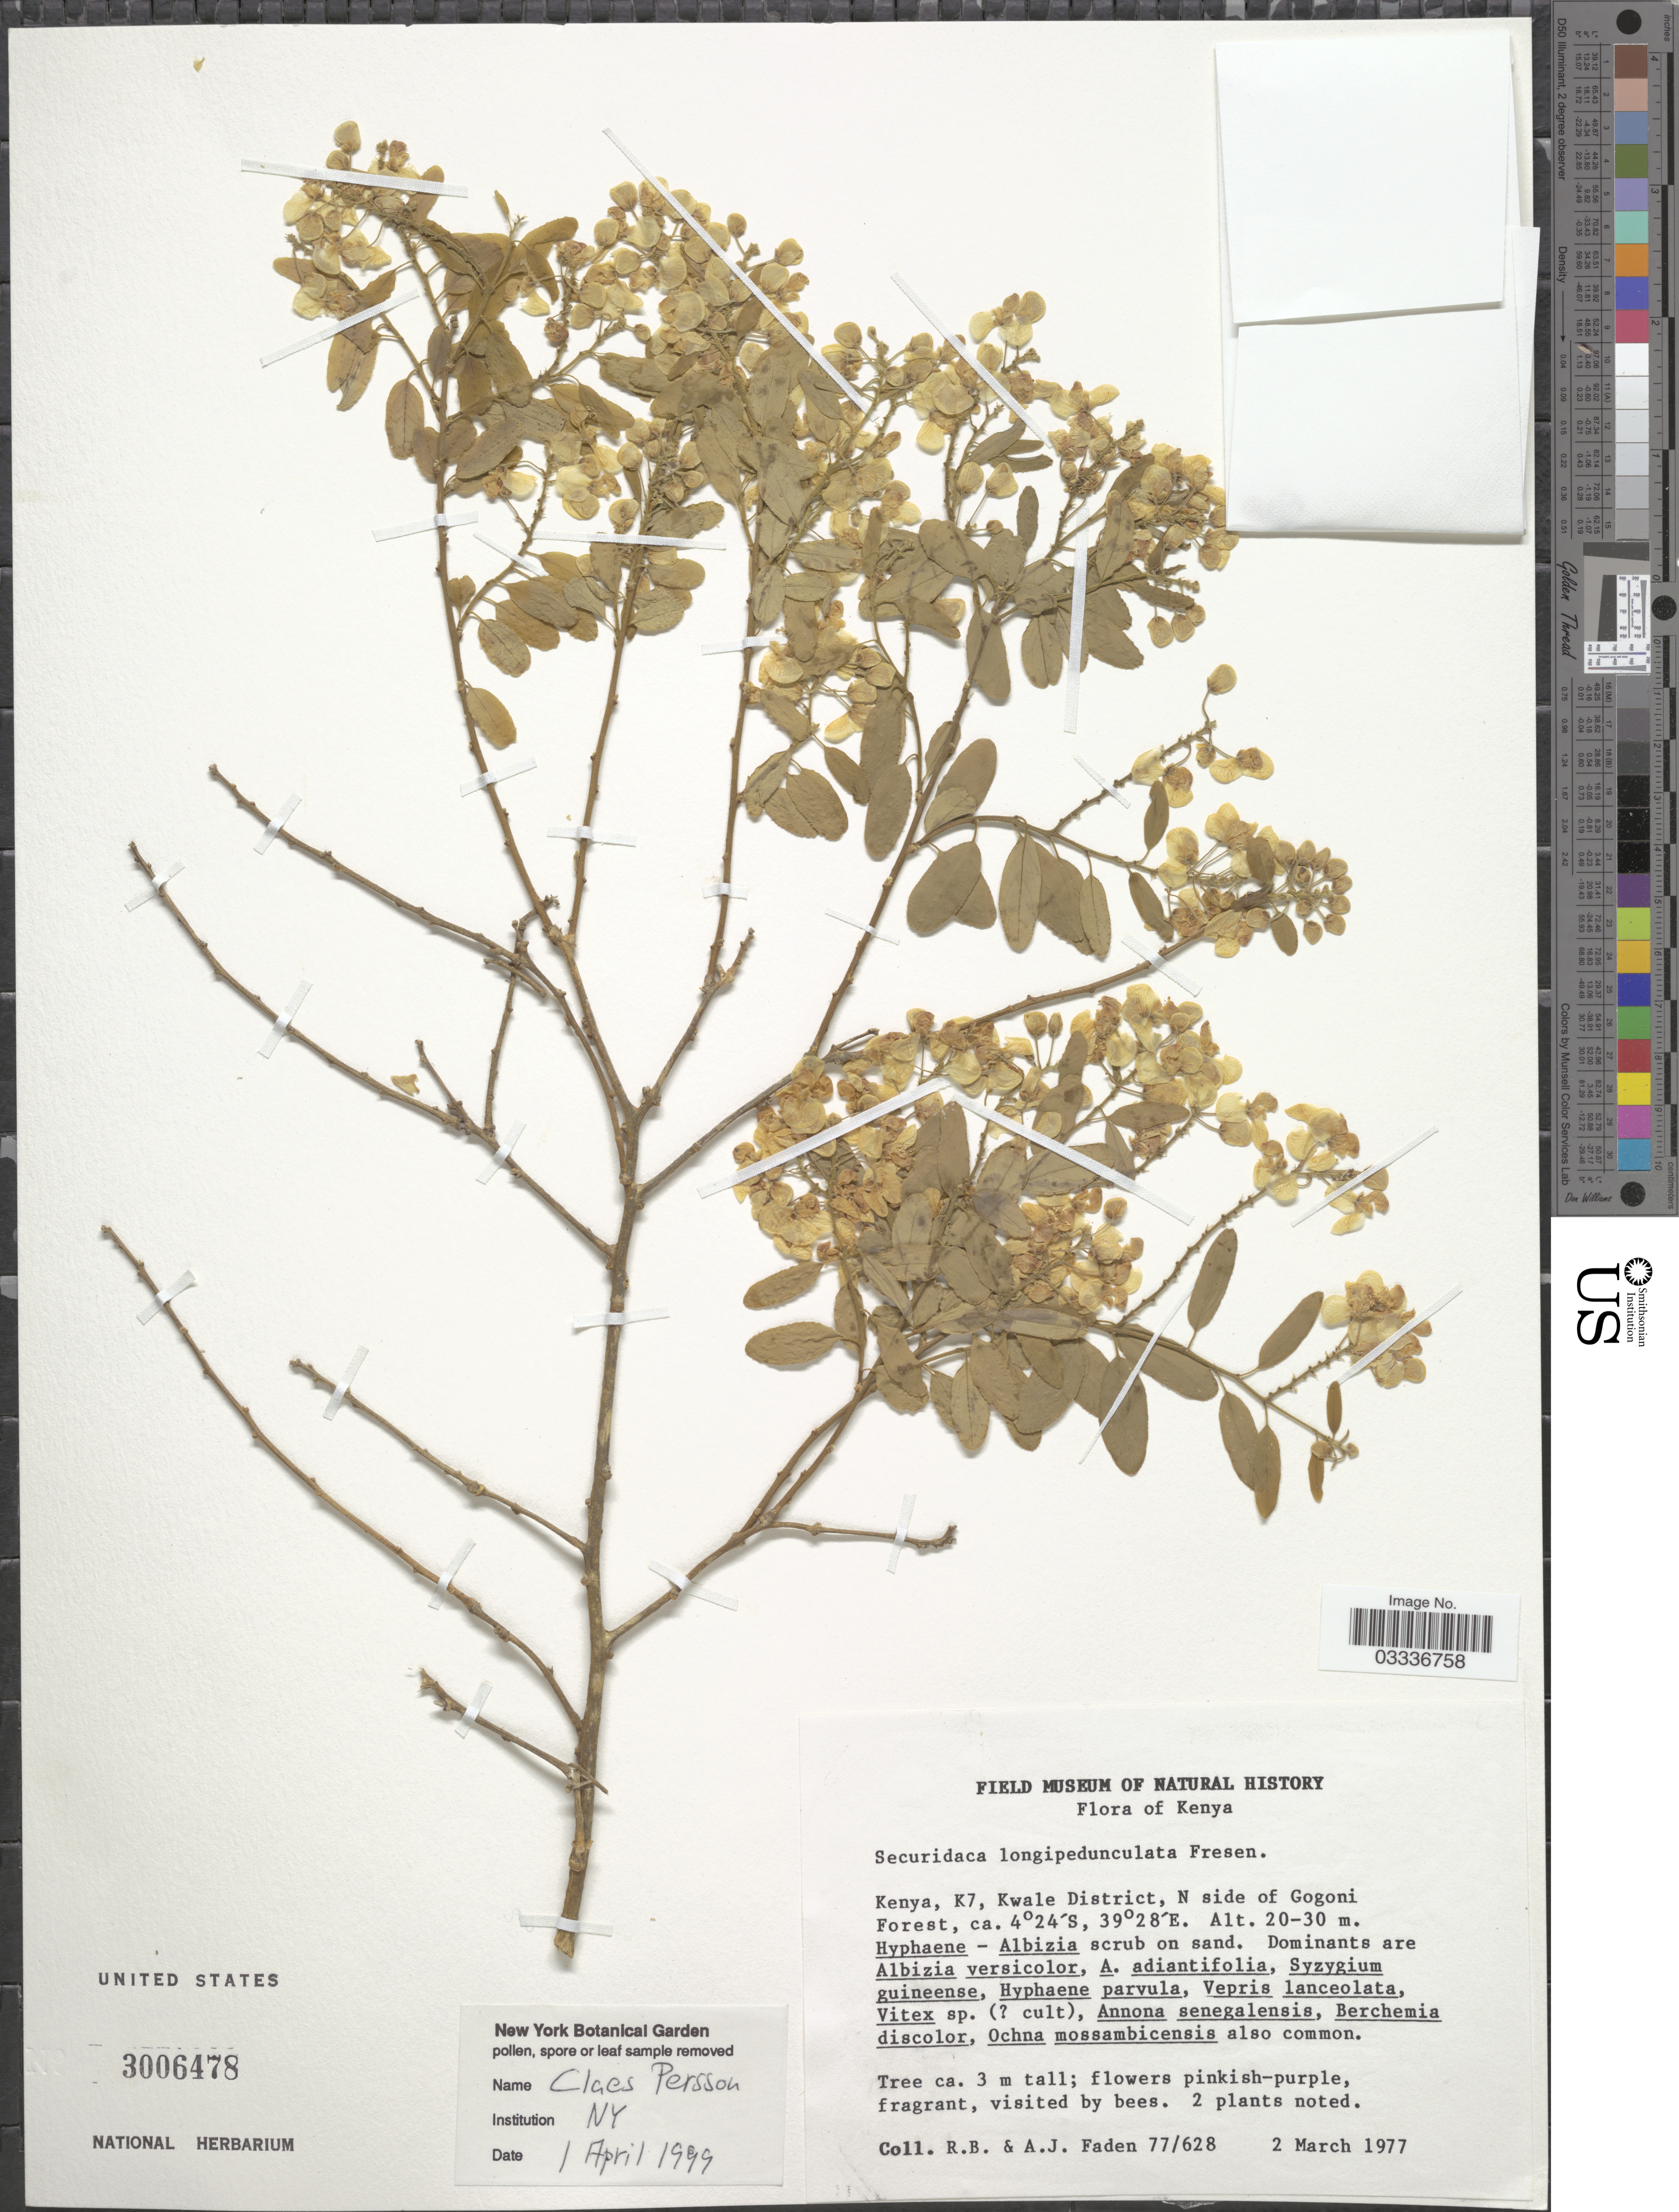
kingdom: Plantae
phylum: Tracheophyta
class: Magnoliopsida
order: Fabales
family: Polygalaceae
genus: Securidaca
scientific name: Securidaca longepedunculata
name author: Fresen.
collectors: R. B. Faden & A. J. Faden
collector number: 77/628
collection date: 1977-03-02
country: Kenya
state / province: Kwale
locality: K7, Kwale District, N side of Gogoni Forest.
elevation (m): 20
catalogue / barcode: US 3006478